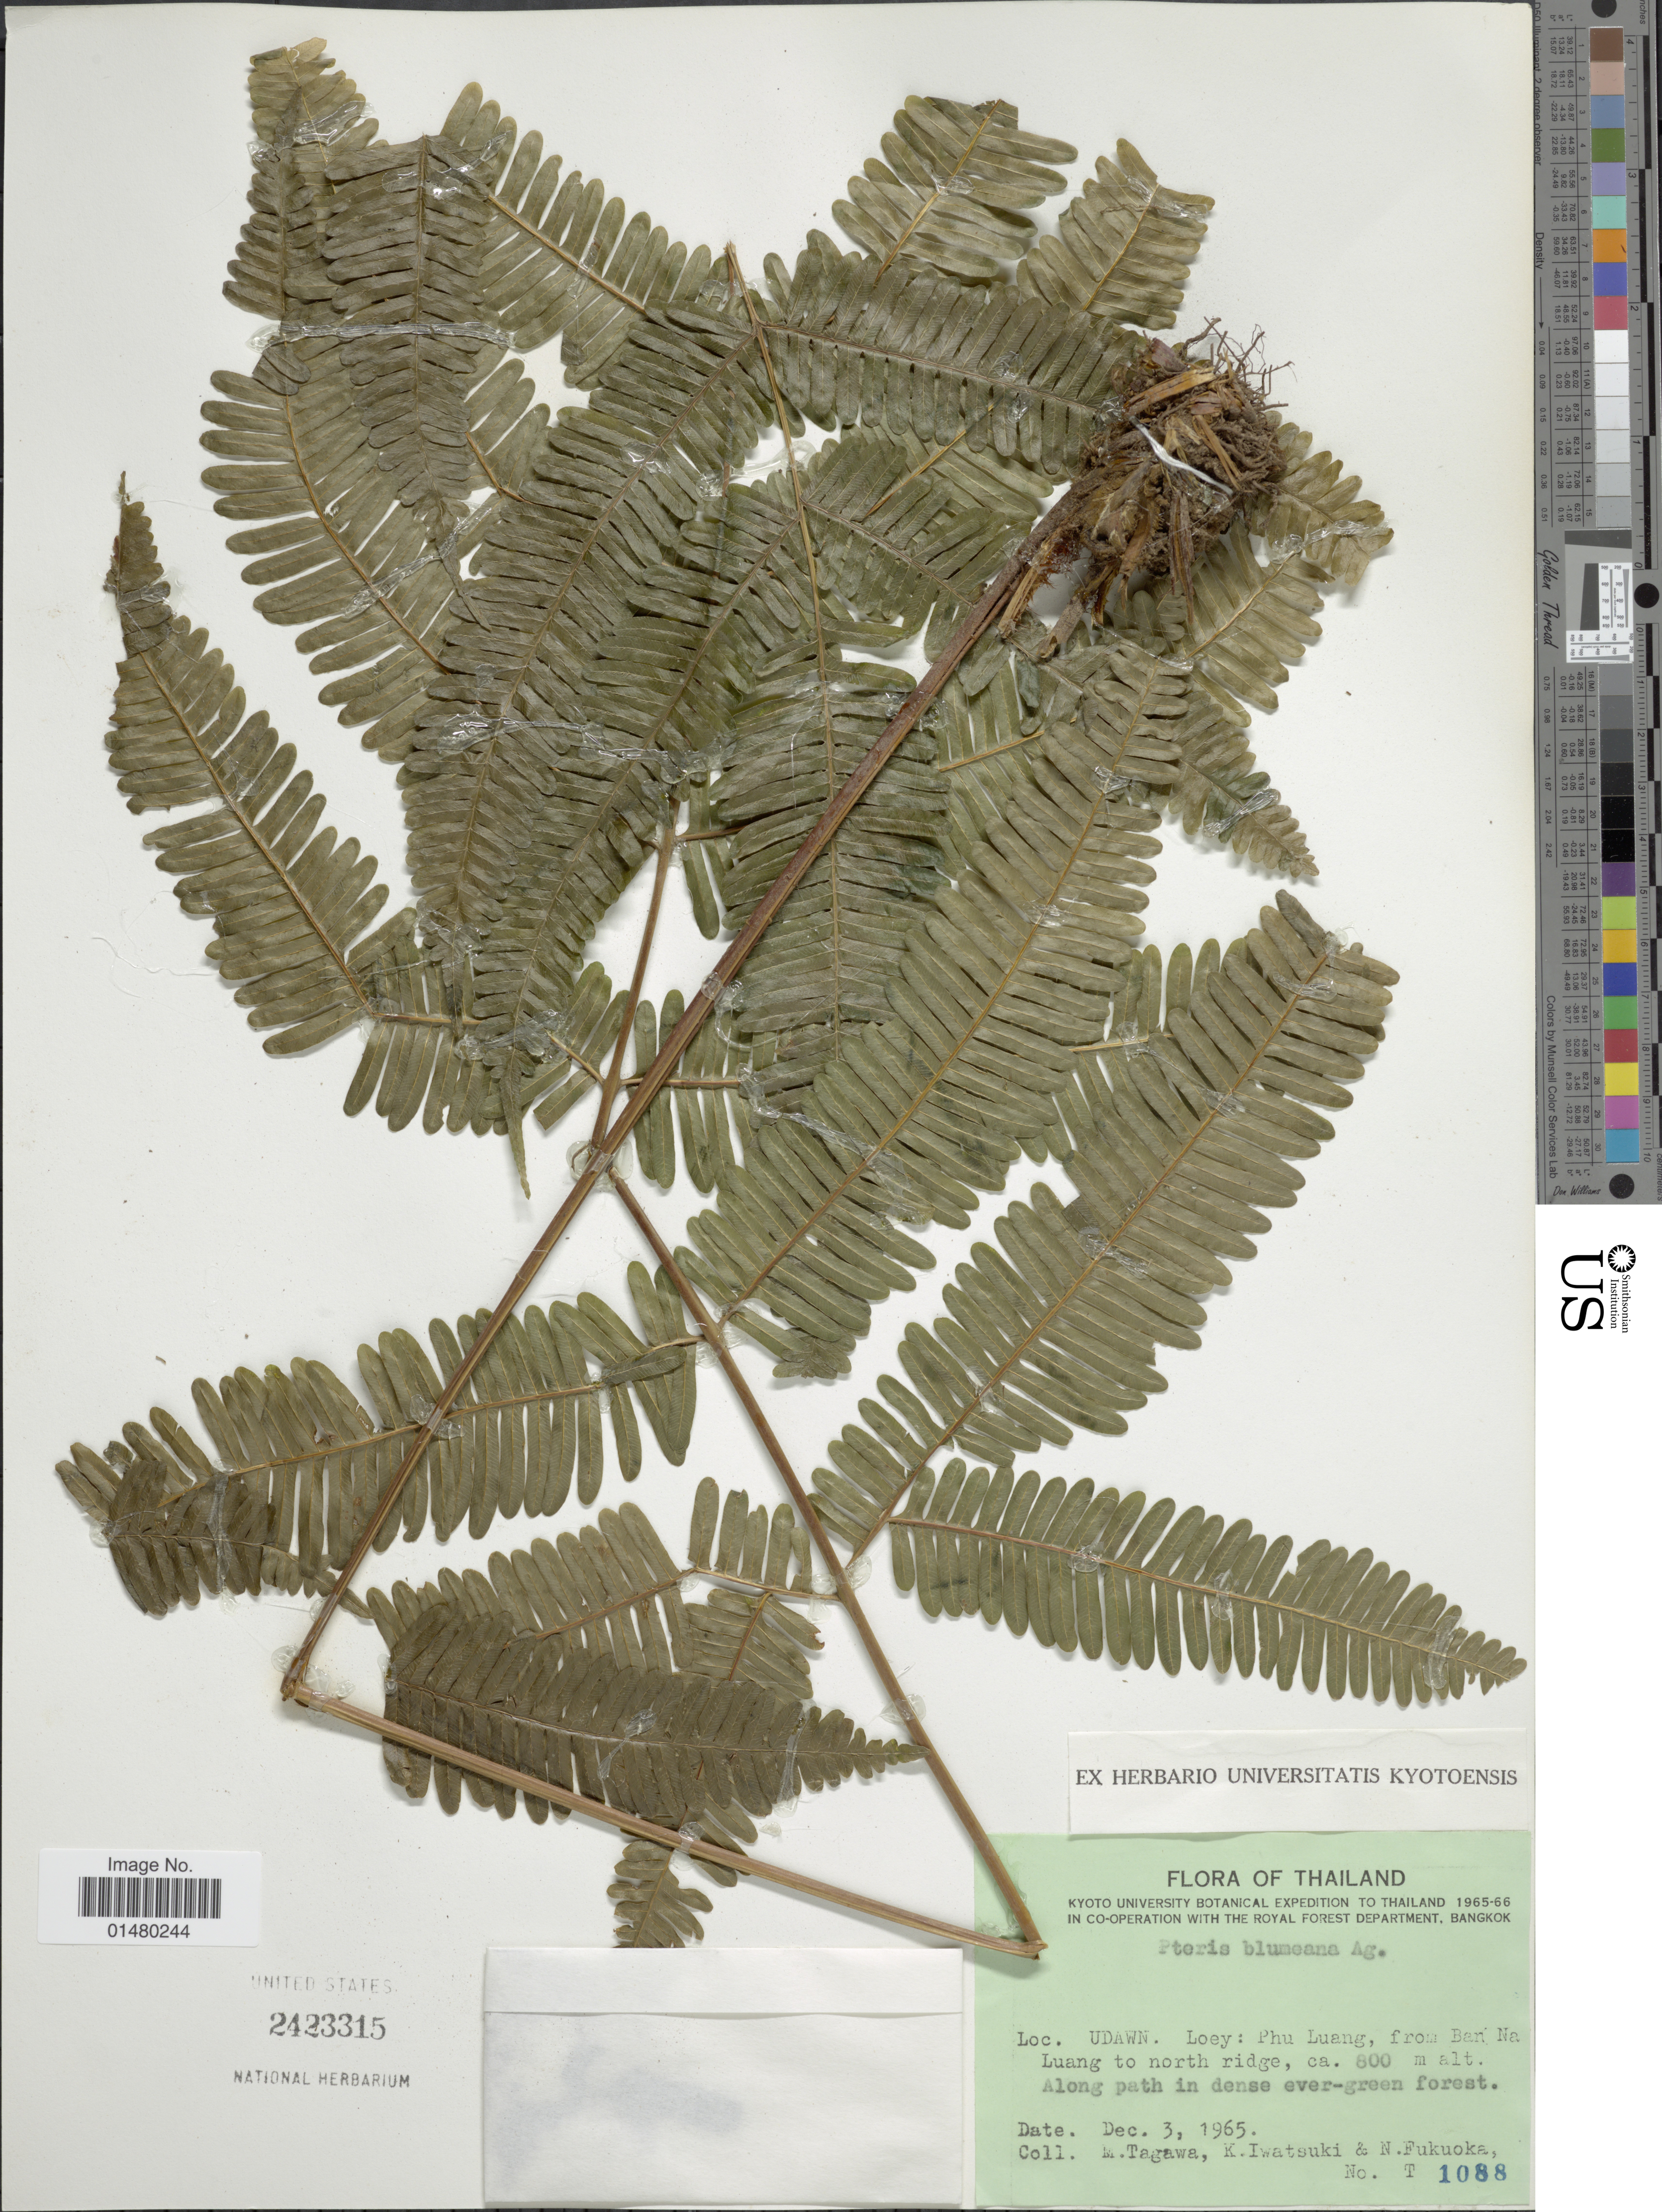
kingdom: Plantae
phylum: Tracheophyta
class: Polypodiopsida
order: Polypodiales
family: Pteridaceae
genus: Pteris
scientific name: Pteris blumeana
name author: J. Agardh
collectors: M. Tagawa, K. Iwatsuki & N. Fukuoka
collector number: T 1088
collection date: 1965-12-03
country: Thailand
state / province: Loei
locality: Udwan. Loey: Phu Luang, from Ban Na Luang to north ridge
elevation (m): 800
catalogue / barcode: US 2423315